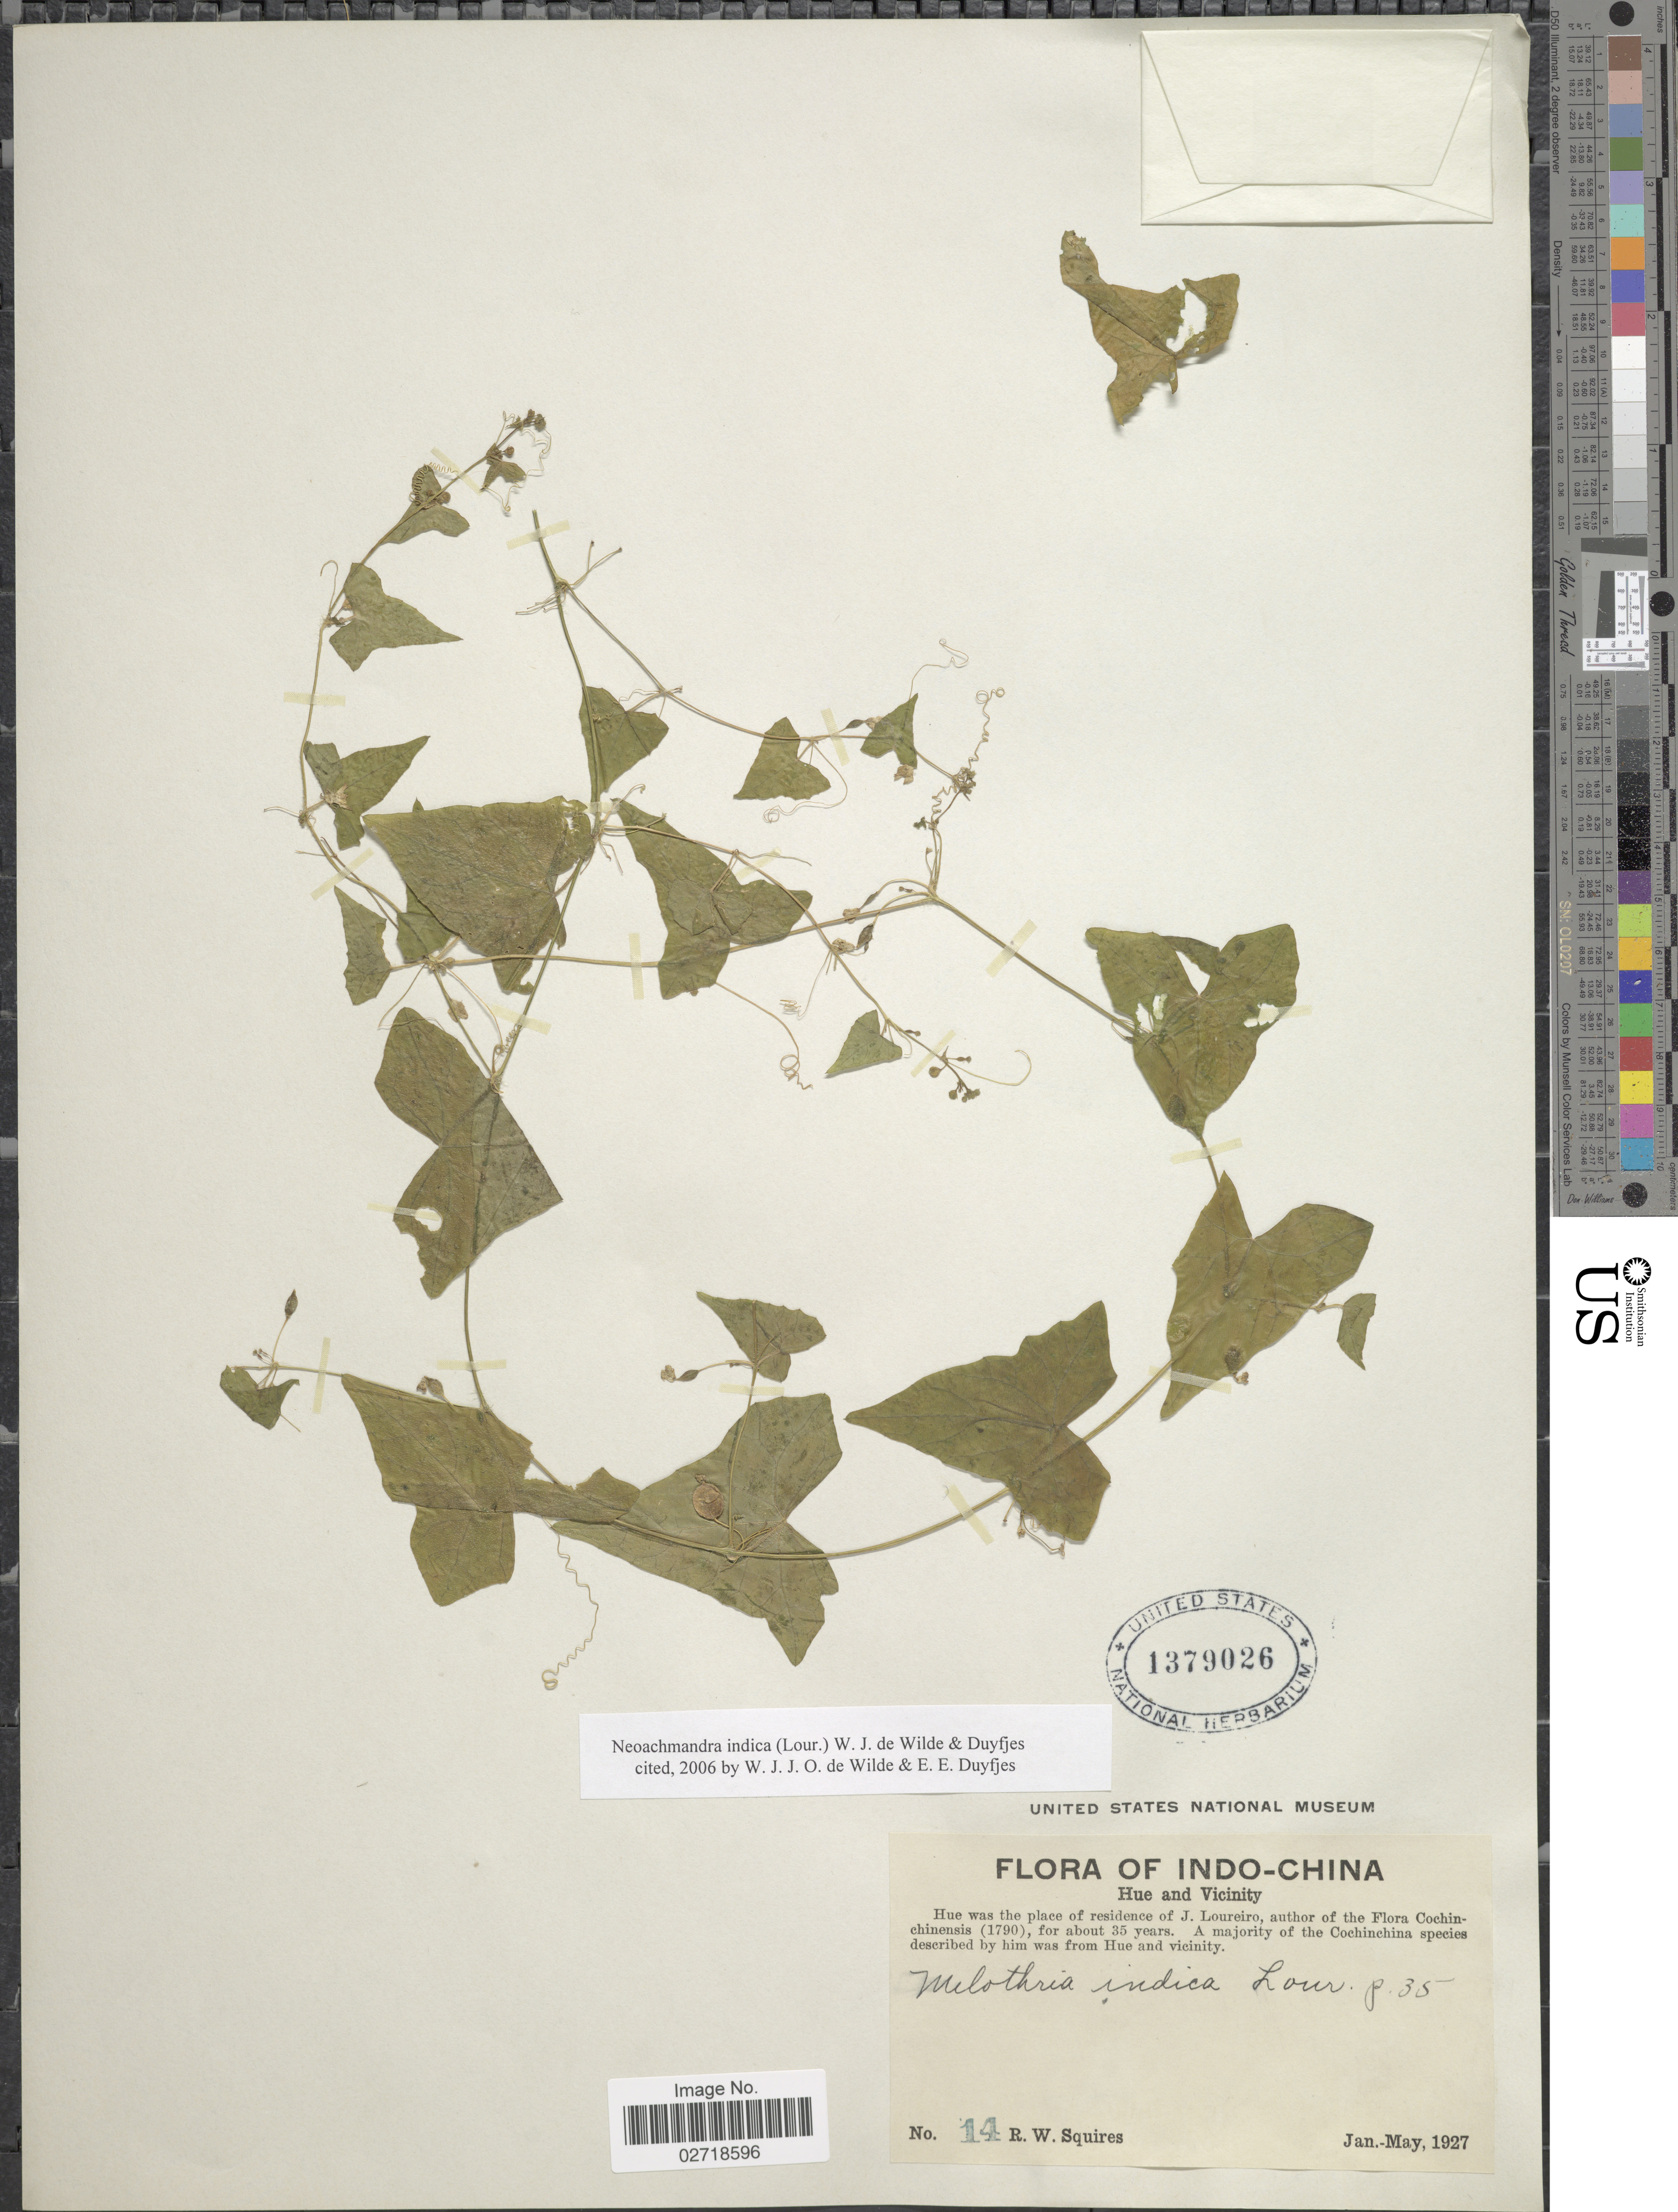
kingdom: Plantae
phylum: Tracheophyta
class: Magnoliopsida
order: Cucurbitales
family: Cucurbitaceae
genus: Zehneria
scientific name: Zehneria indica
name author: (Lour.) Keraudren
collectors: R. Squires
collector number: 14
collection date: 1927-01/1927-05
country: Vietnam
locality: Indo-China, Hue and Vicinity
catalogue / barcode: US 1379026